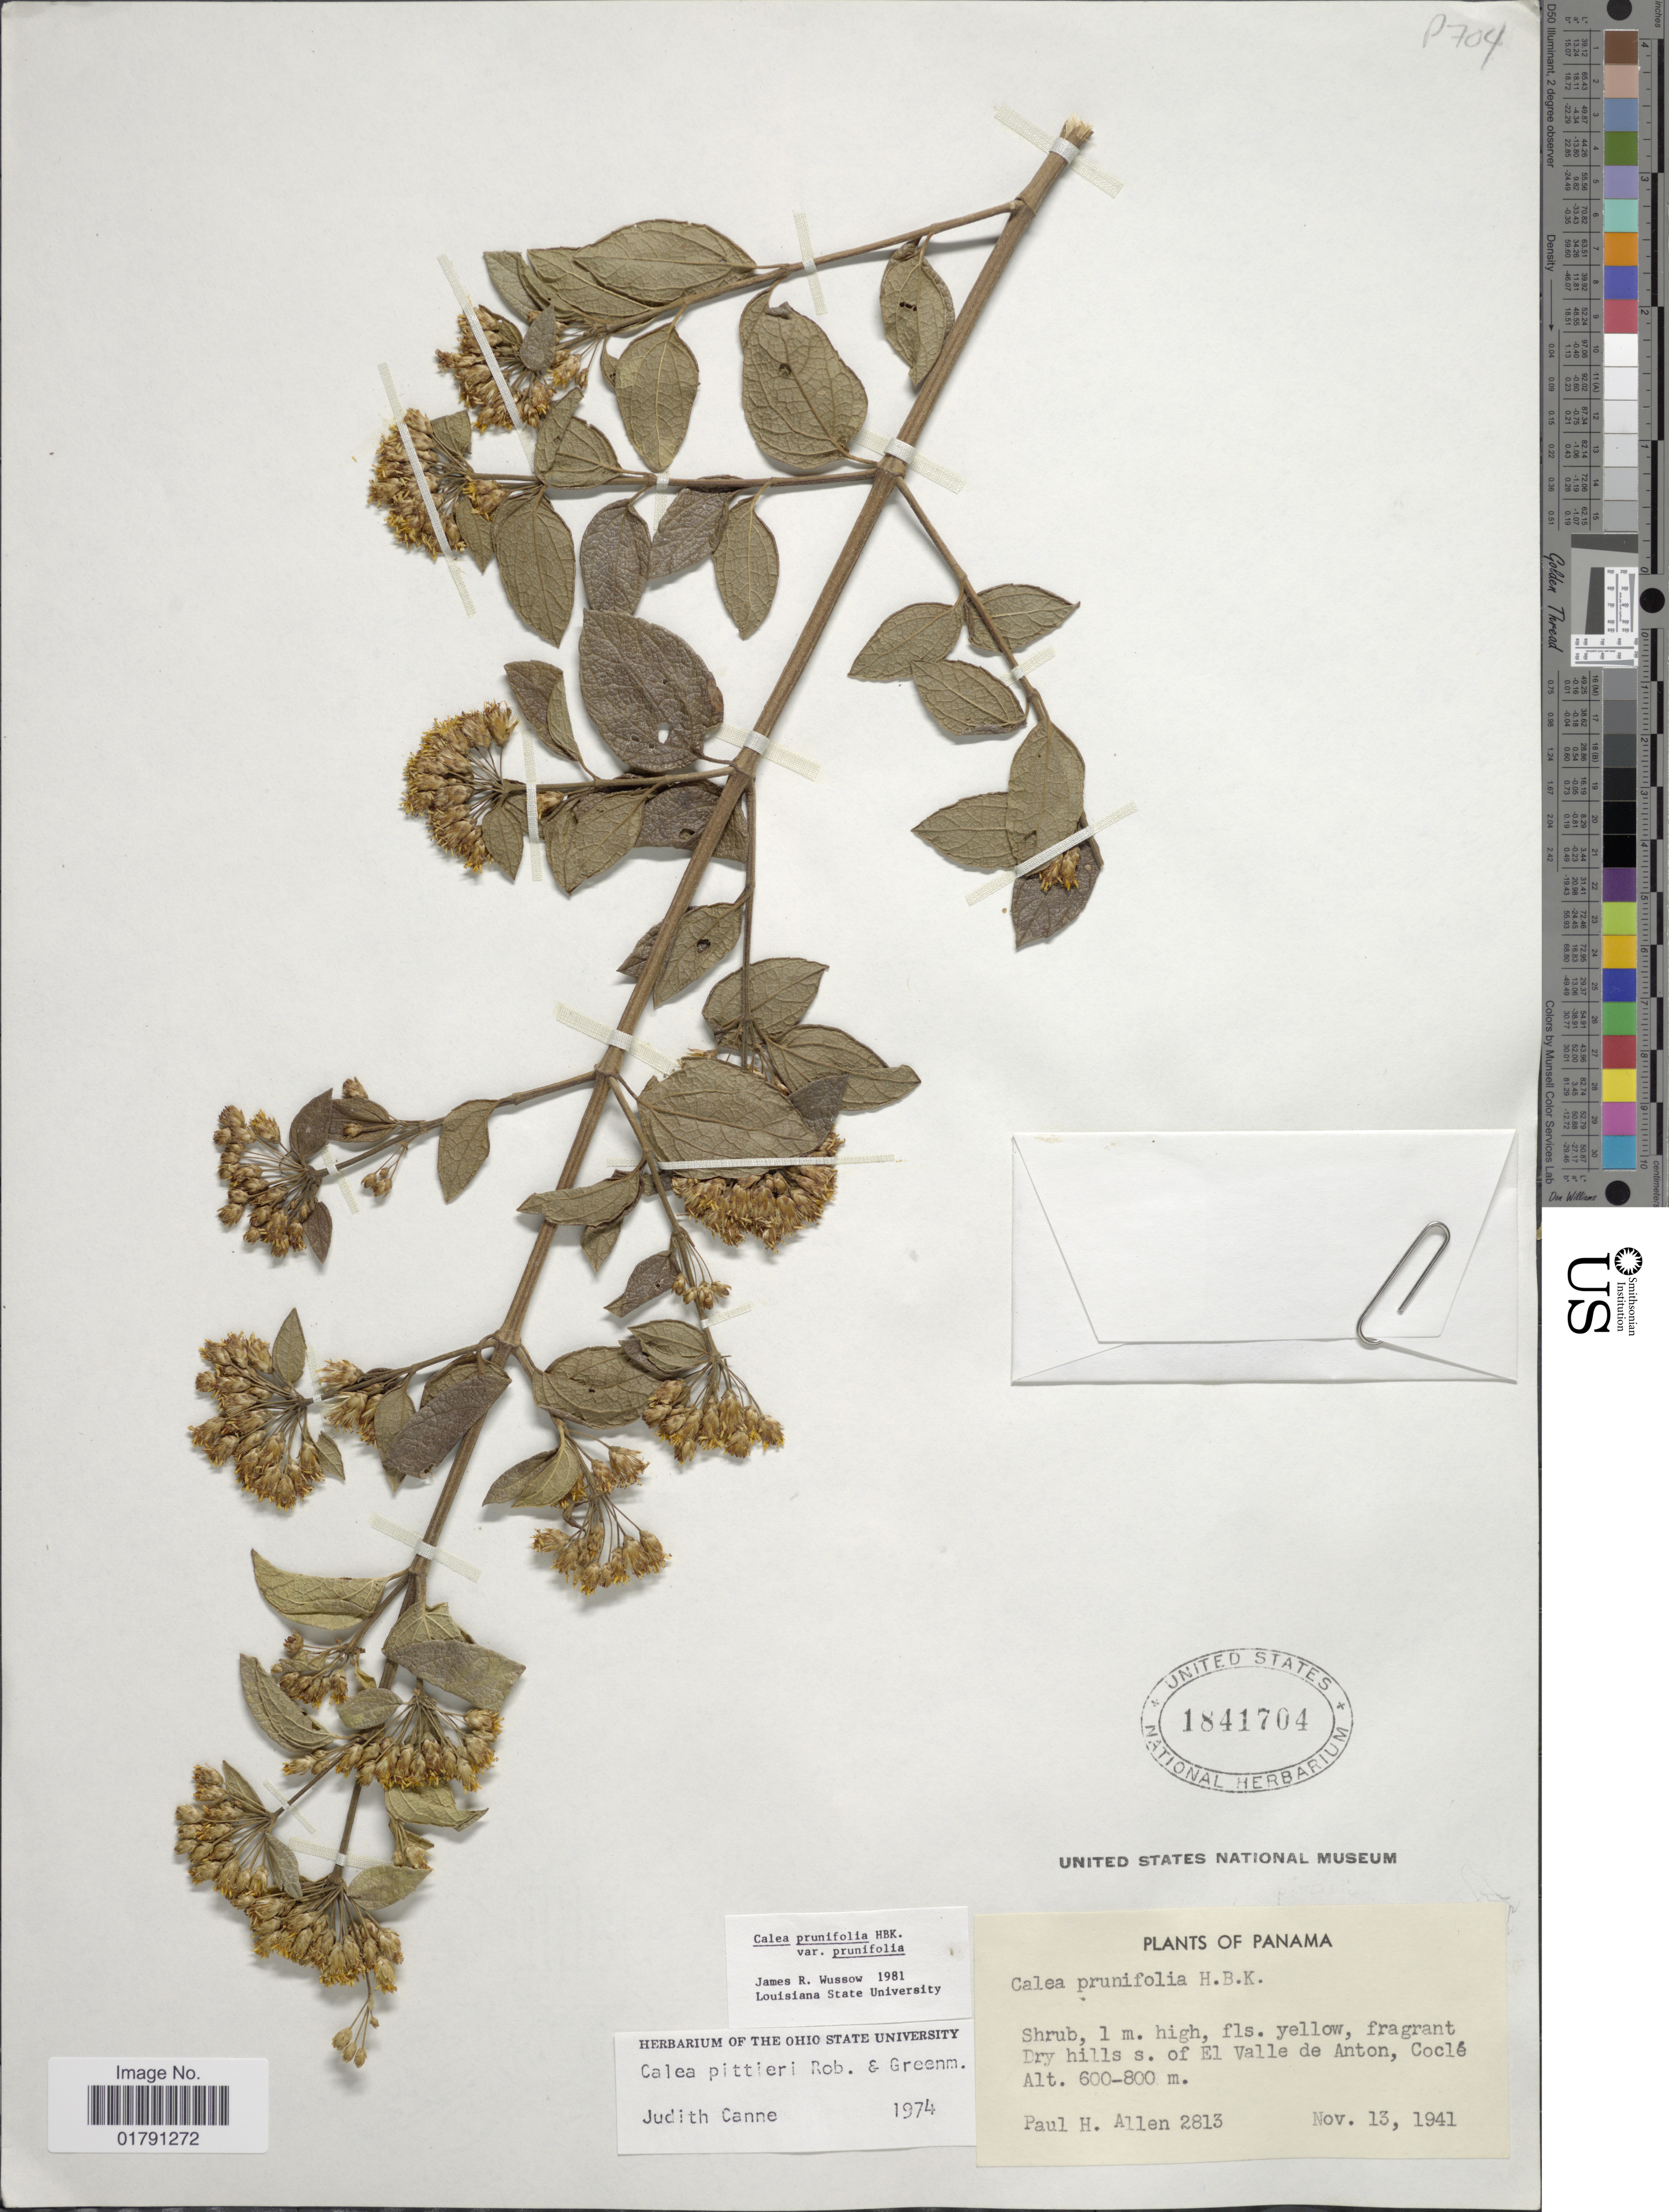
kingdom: Plantae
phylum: Tracheophyta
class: Magnoliopsida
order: Asterales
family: Asteraceae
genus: Calea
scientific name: Calea prunifolia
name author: Kunth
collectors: P. H. Allen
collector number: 2813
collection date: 1941-11-13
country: Panama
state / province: Coclé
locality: Dry hills s. of El Valle de Anton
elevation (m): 600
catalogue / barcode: US 1841704